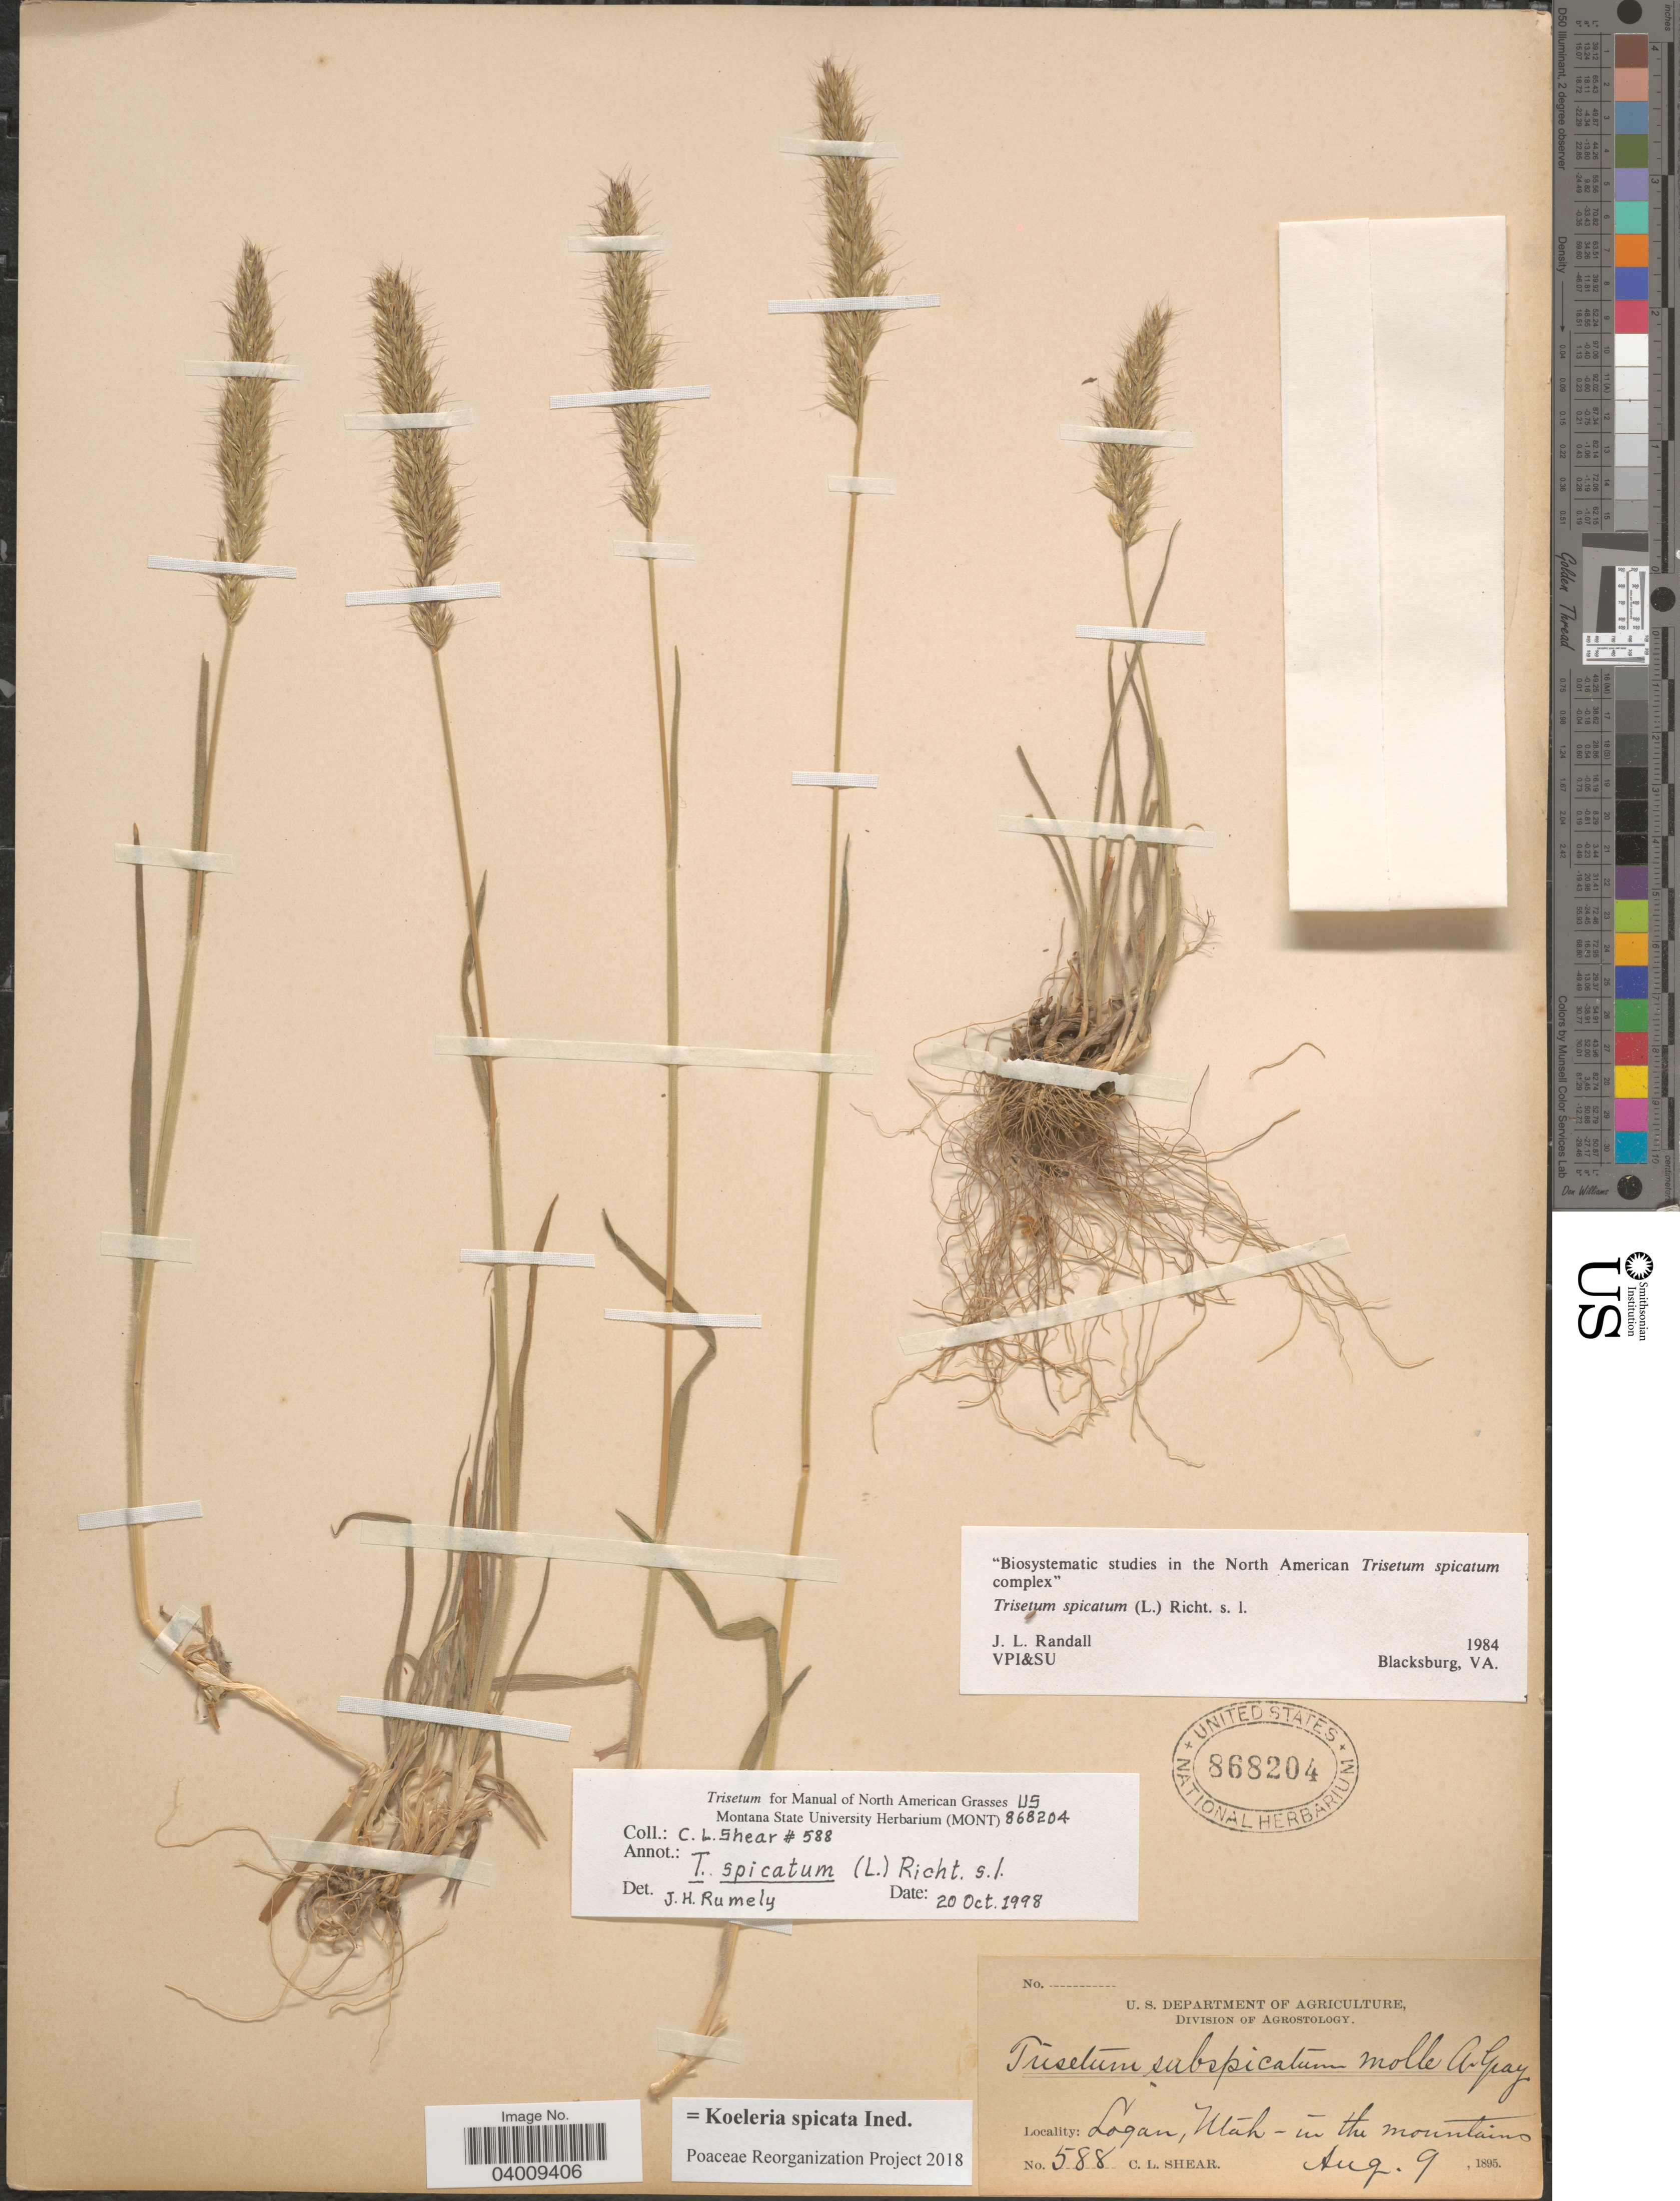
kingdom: Plantae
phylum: Tracheophyta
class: Liliopsida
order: Poales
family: Poaceae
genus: Koeleria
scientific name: Koeleria spicata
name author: (L.) Barberá et al.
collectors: C. L. Shear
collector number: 588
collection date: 1895-08-09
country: United States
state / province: Utah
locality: Logan, in the mountains.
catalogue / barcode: US 868204